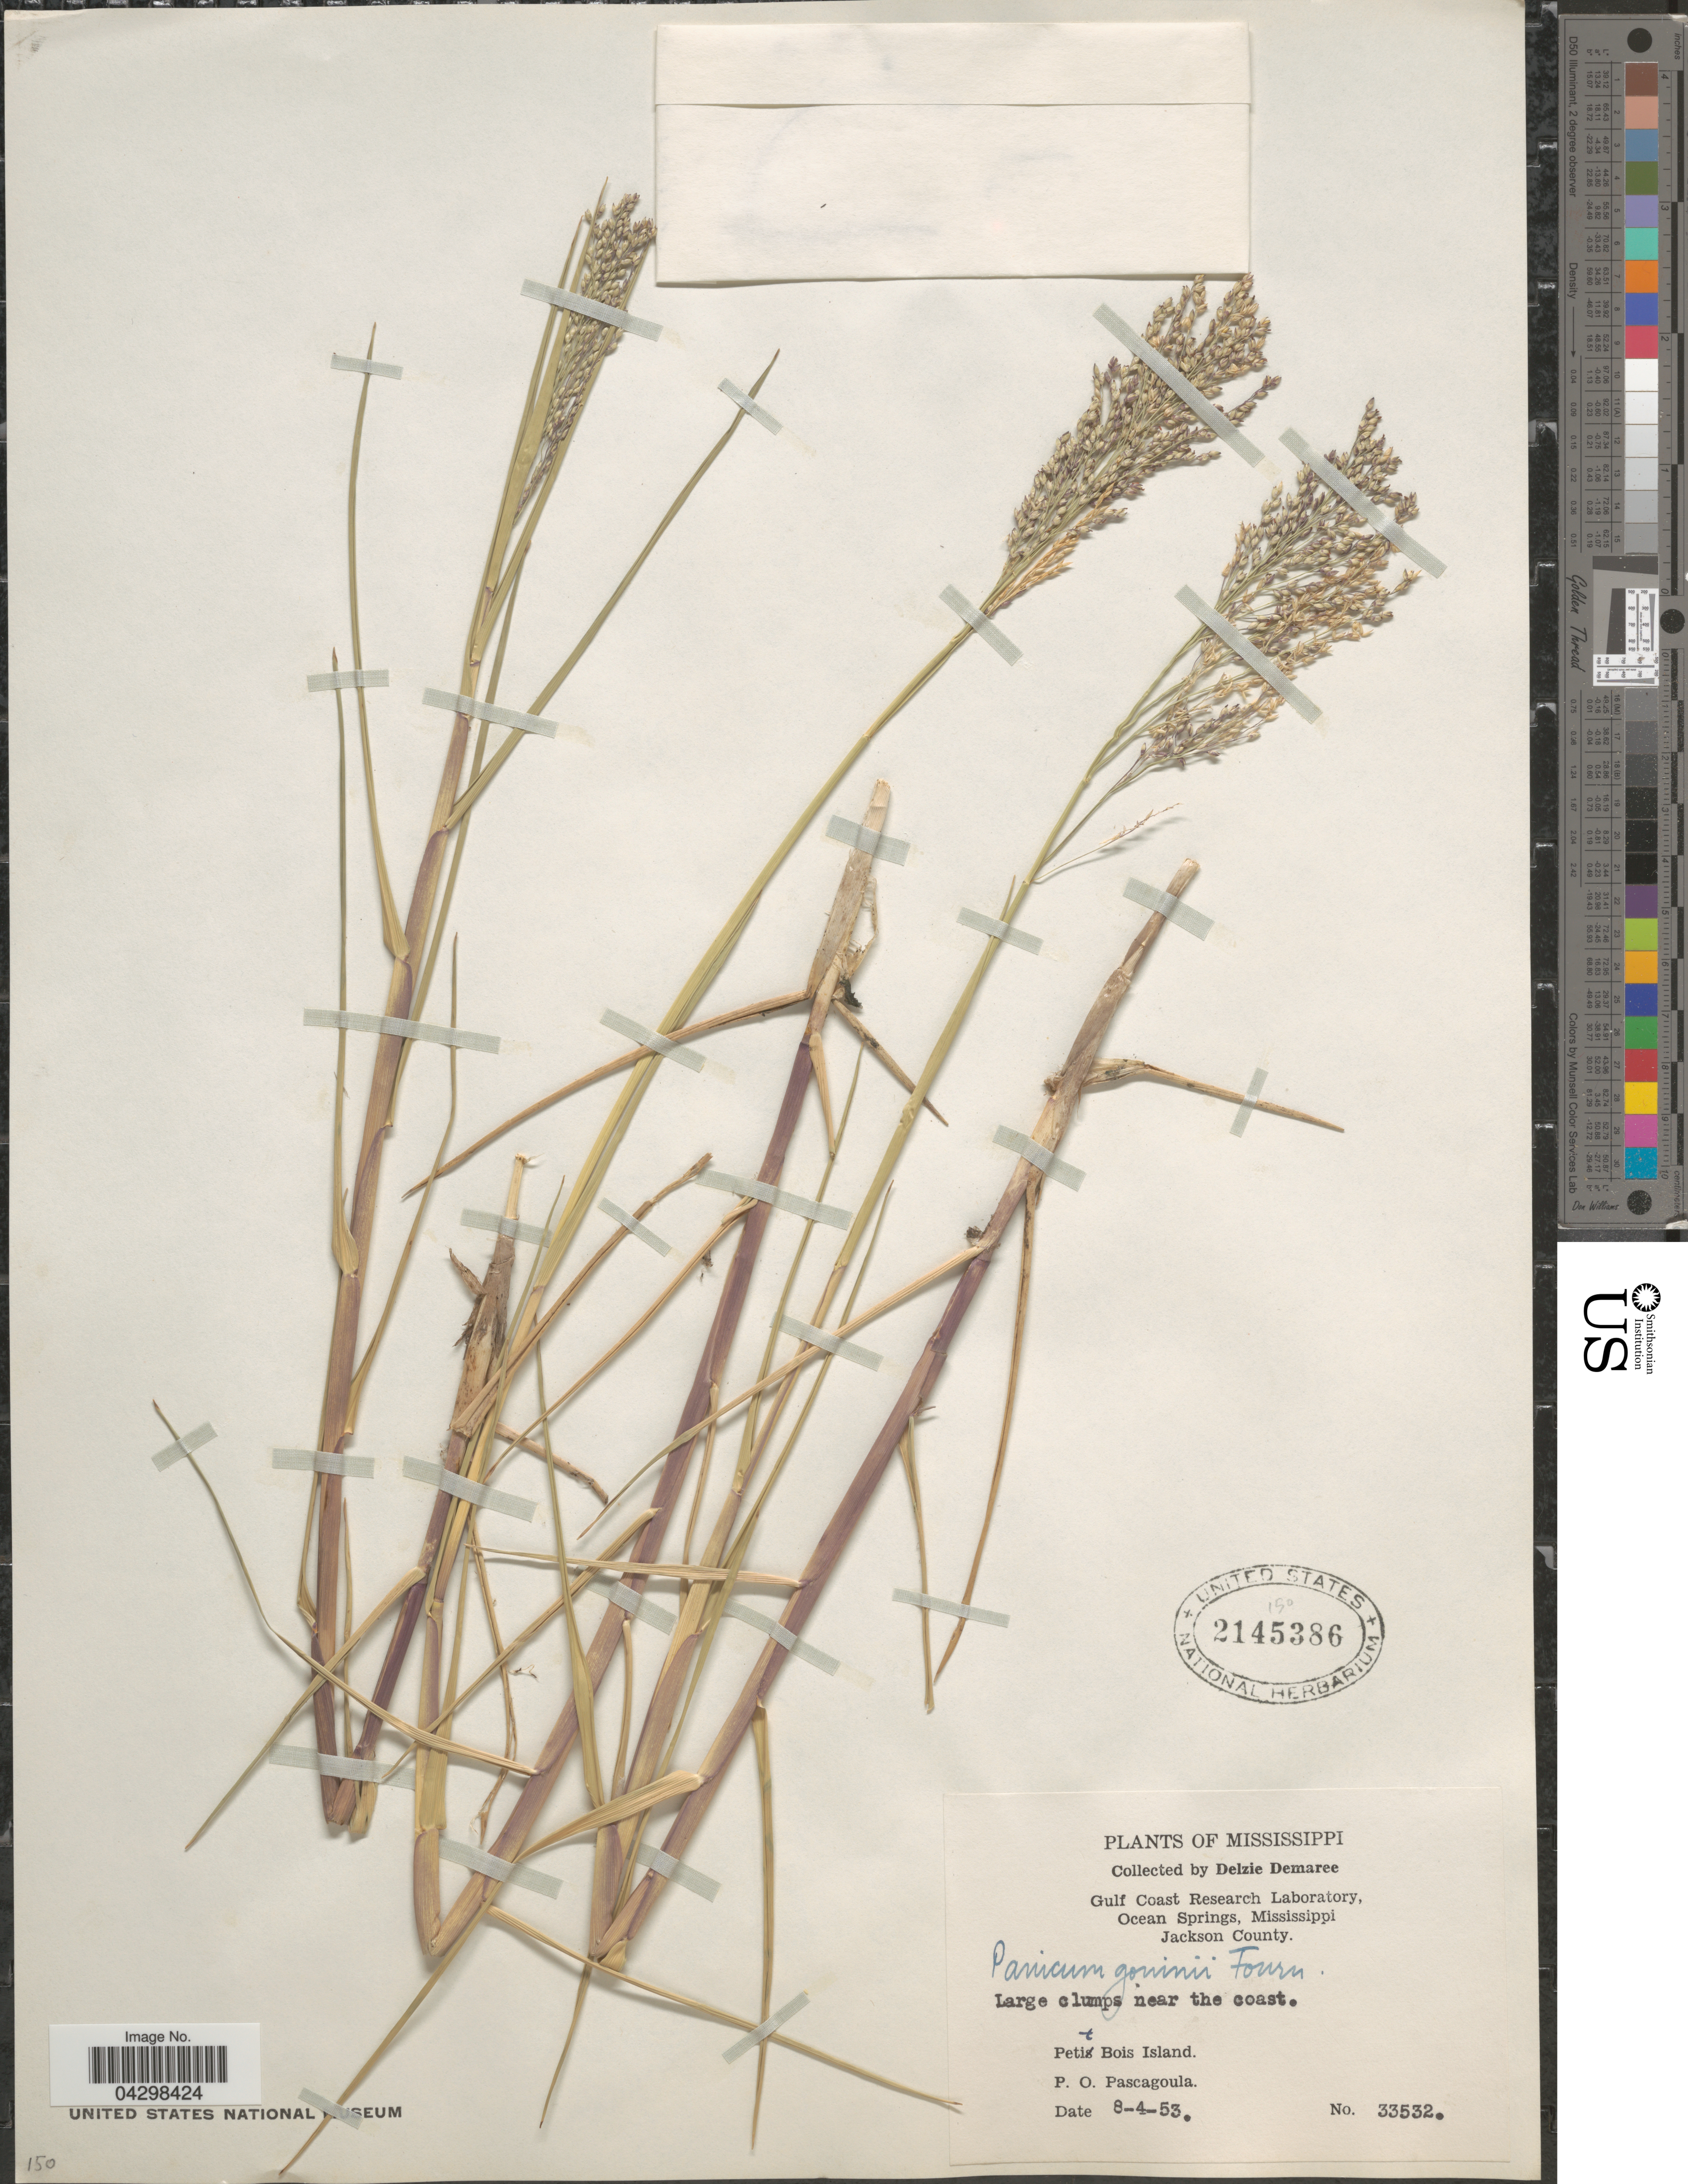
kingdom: Plantae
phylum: Tracheophyta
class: Liliopsida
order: Poales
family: Poaceae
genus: Panicum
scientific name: Panicum gouinii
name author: E. Fourn.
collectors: D. Demaree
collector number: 33532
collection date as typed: Transcribed d/m/y: 4/8/53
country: United States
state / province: Mississippi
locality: Gulf Coast Research Laboratory, Ocean Springs, Jackson County. Petit Bois Island. P. O. Pascagoula.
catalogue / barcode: US 2145386